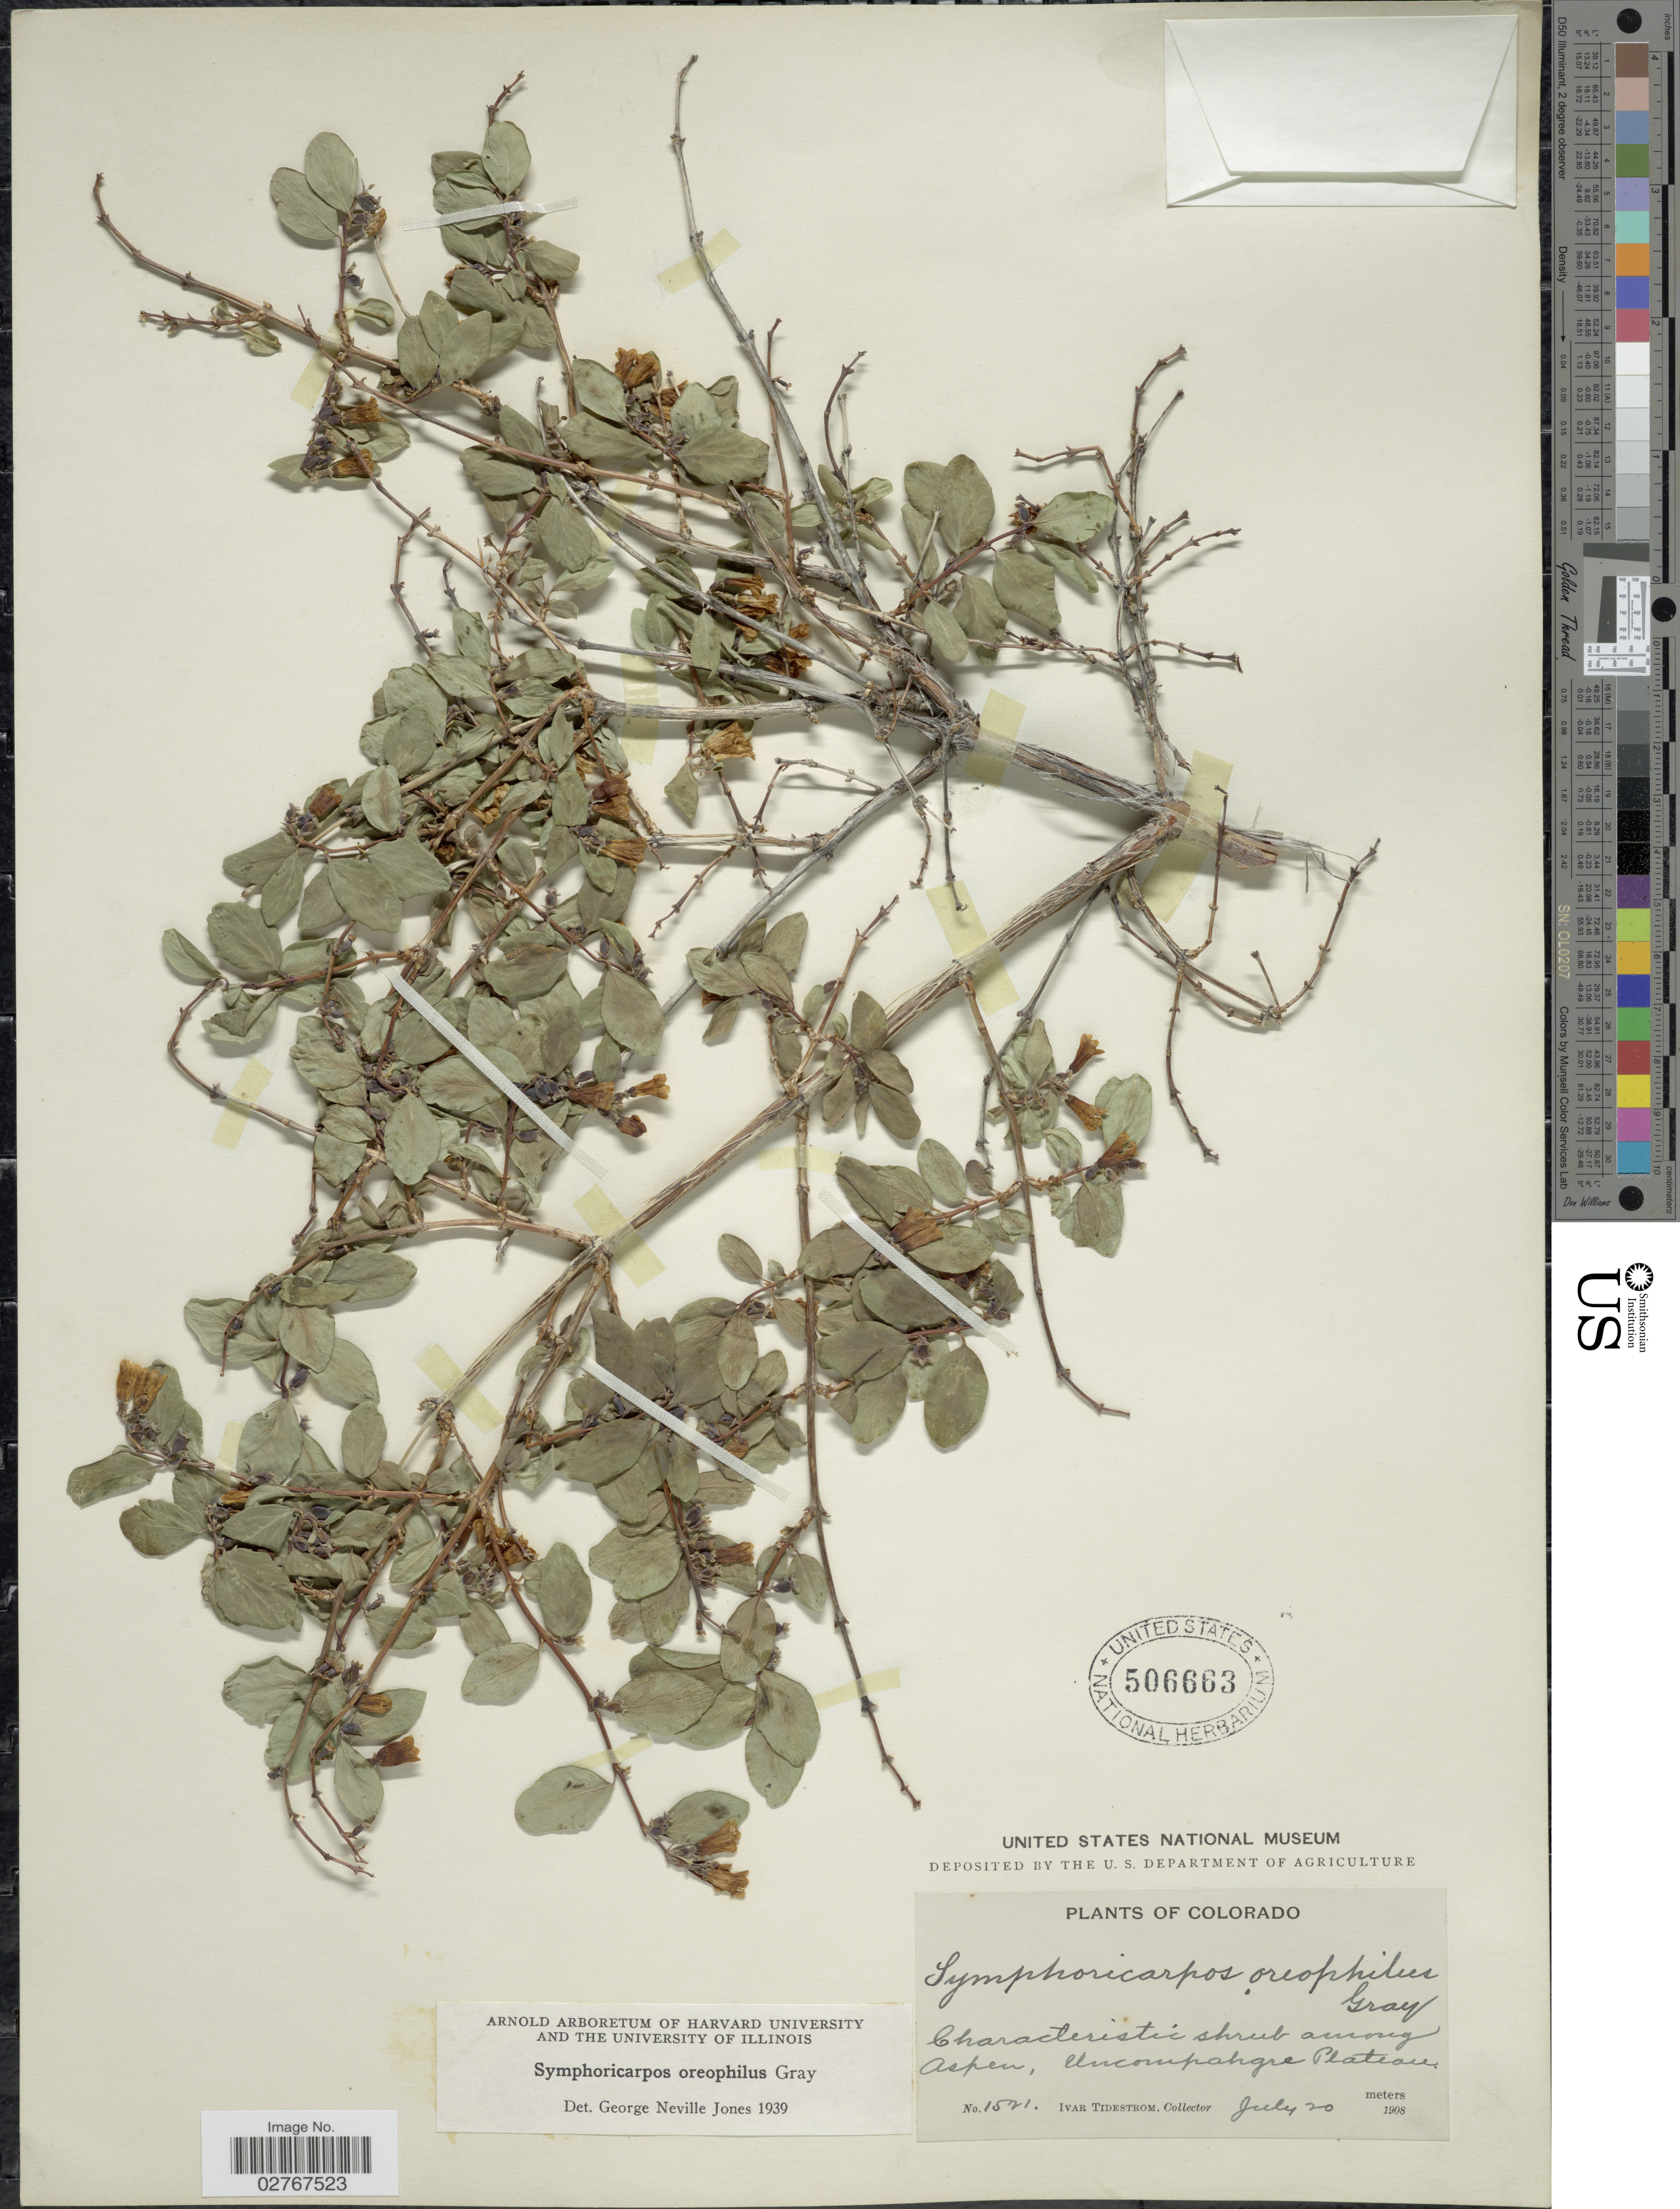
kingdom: Plantae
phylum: Tracheophyta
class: Magnoliopsida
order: Dipsacales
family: Caprifoliaceae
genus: Symphoricarpos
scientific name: Symphoricarpos oreophilus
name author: A. Gray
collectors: I. F. Tidestrom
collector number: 1521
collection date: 1908-07-20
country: United States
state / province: Colorado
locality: Among Aspen, Uncompahgre Plateau.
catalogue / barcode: US 506663